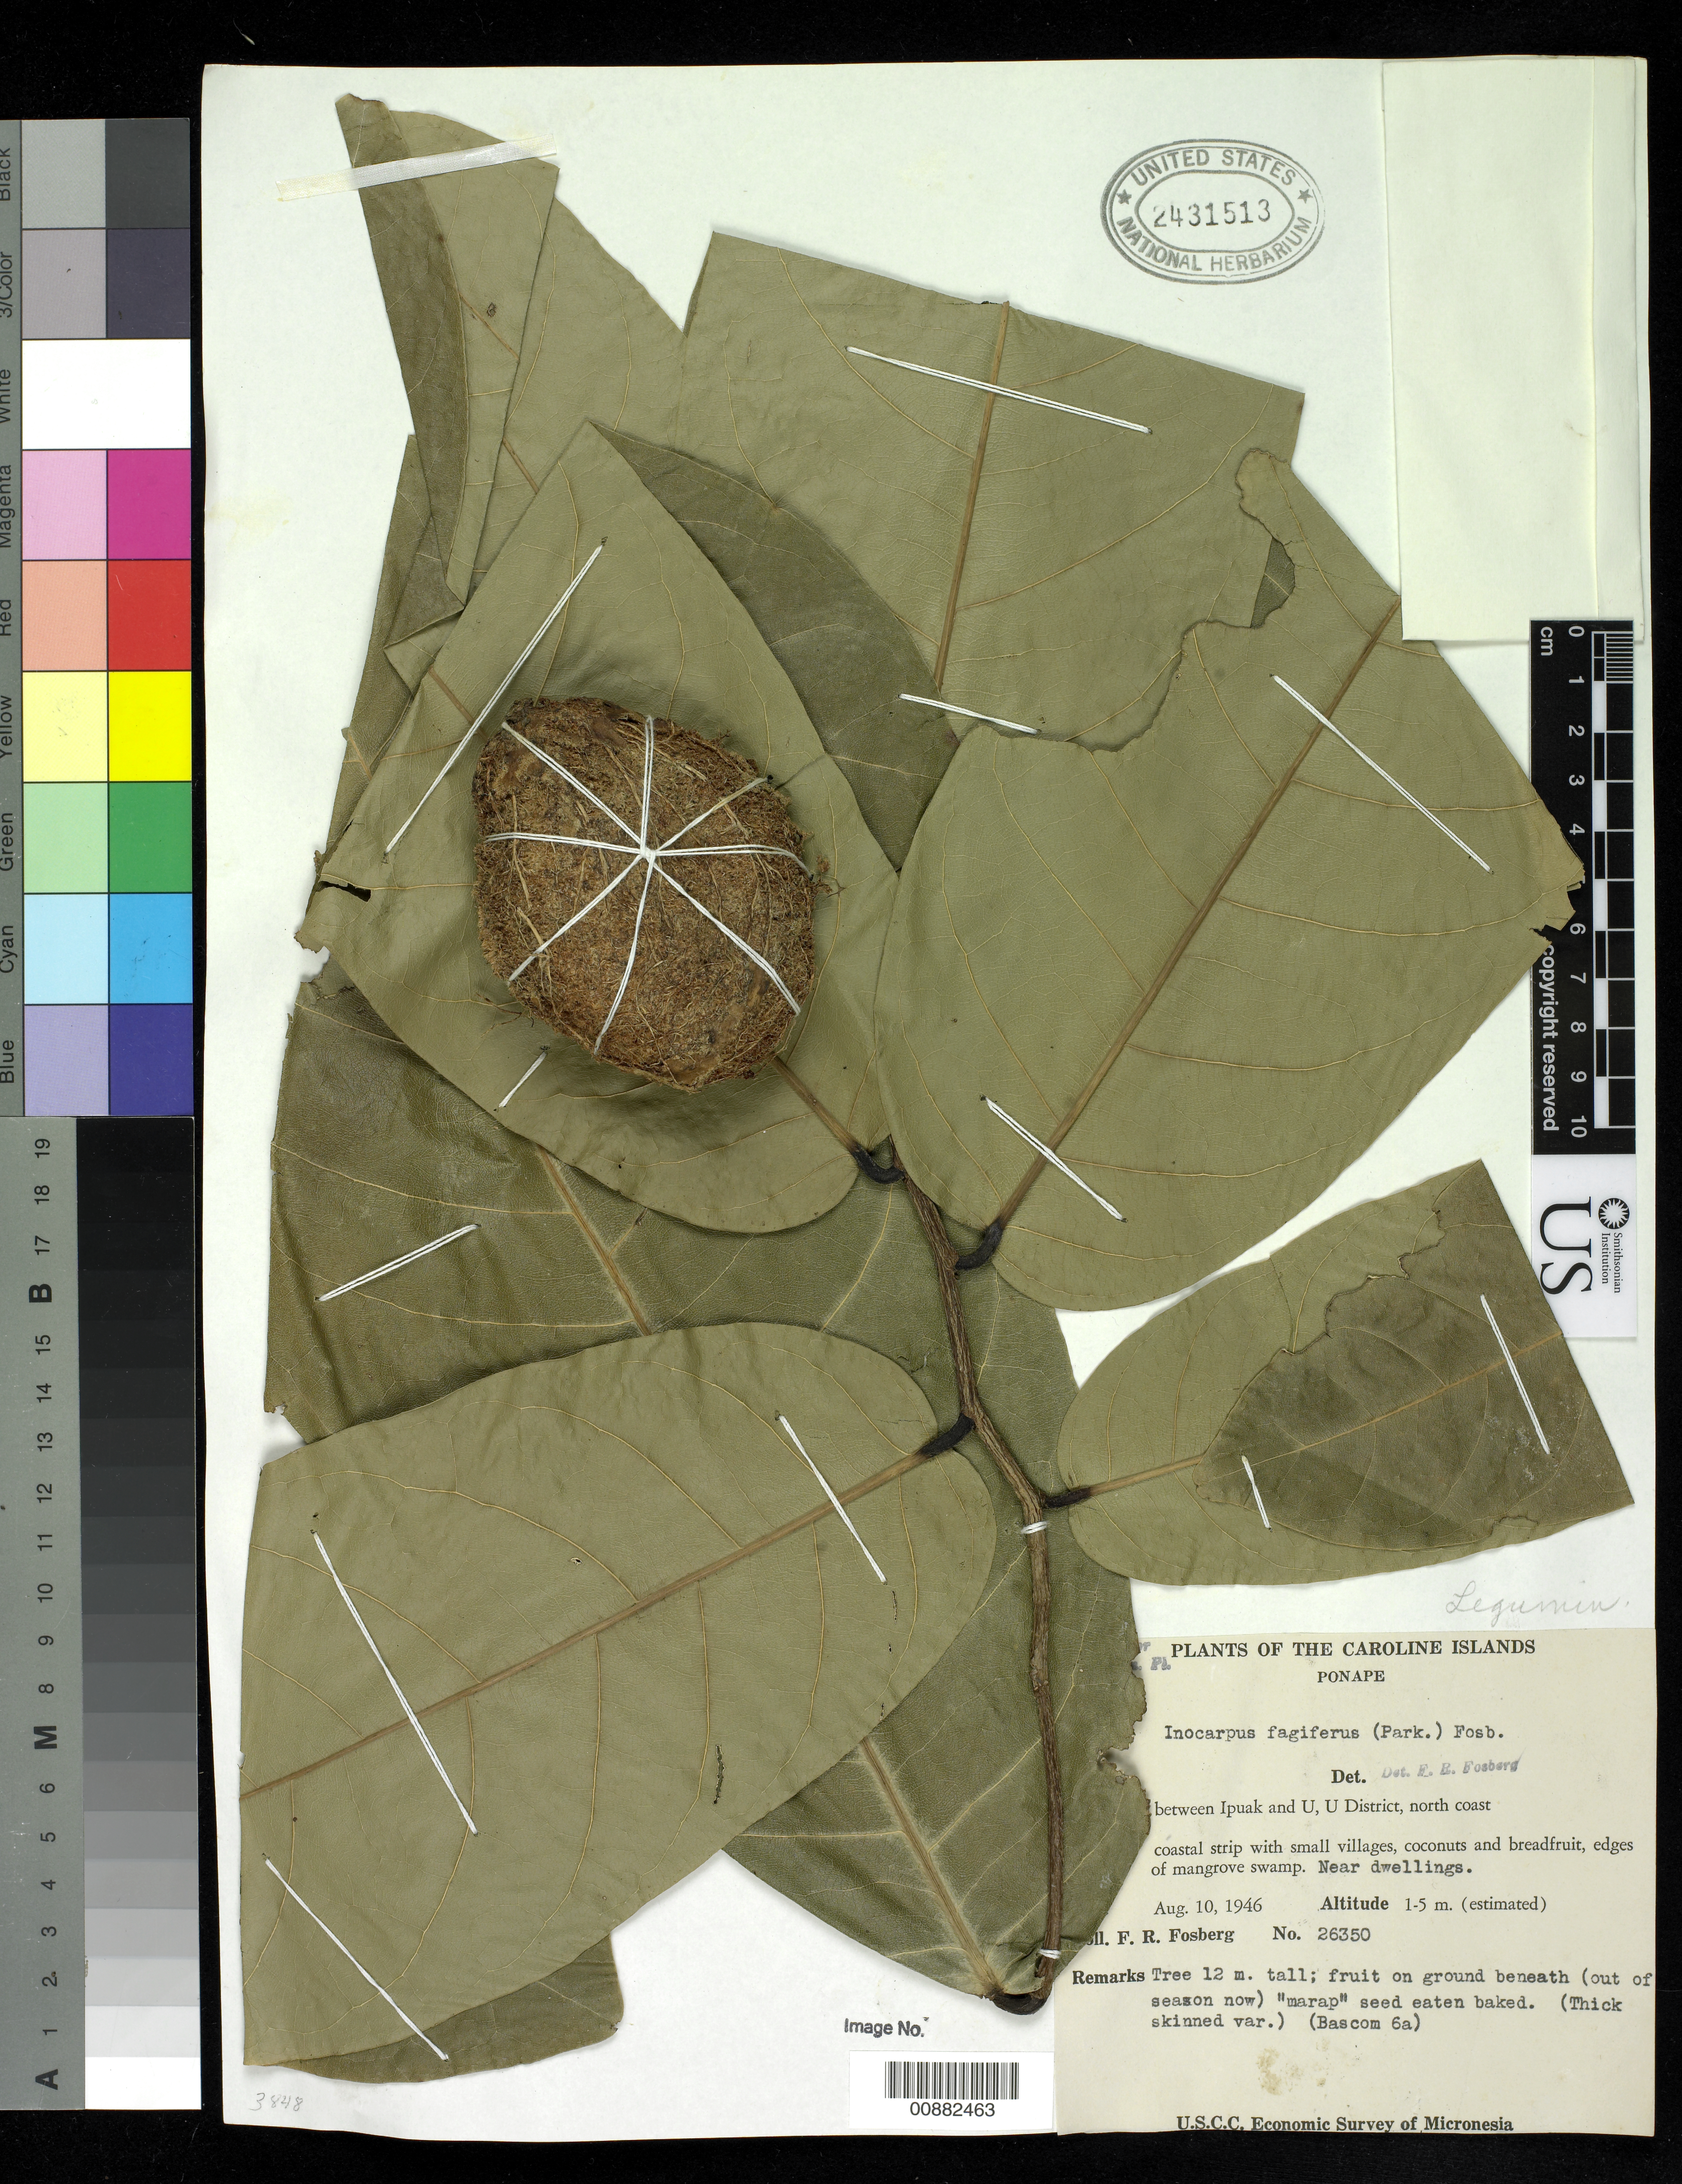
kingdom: Plantae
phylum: Tracheophyta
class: Magnoliopsida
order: Fabales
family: Fabaceae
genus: Inocarpus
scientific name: Inocarpus fagifer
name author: (Parkinson) Fosberg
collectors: F. R. Fosberg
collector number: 26350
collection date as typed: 10 Aug 1946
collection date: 1946-08-10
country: Micronesia, Federated States of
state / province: Pohnpei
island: Pohnpei [Ponape]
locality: Between Ipuak and U, U District, N coast.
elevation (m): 1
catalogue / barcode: US 2431513